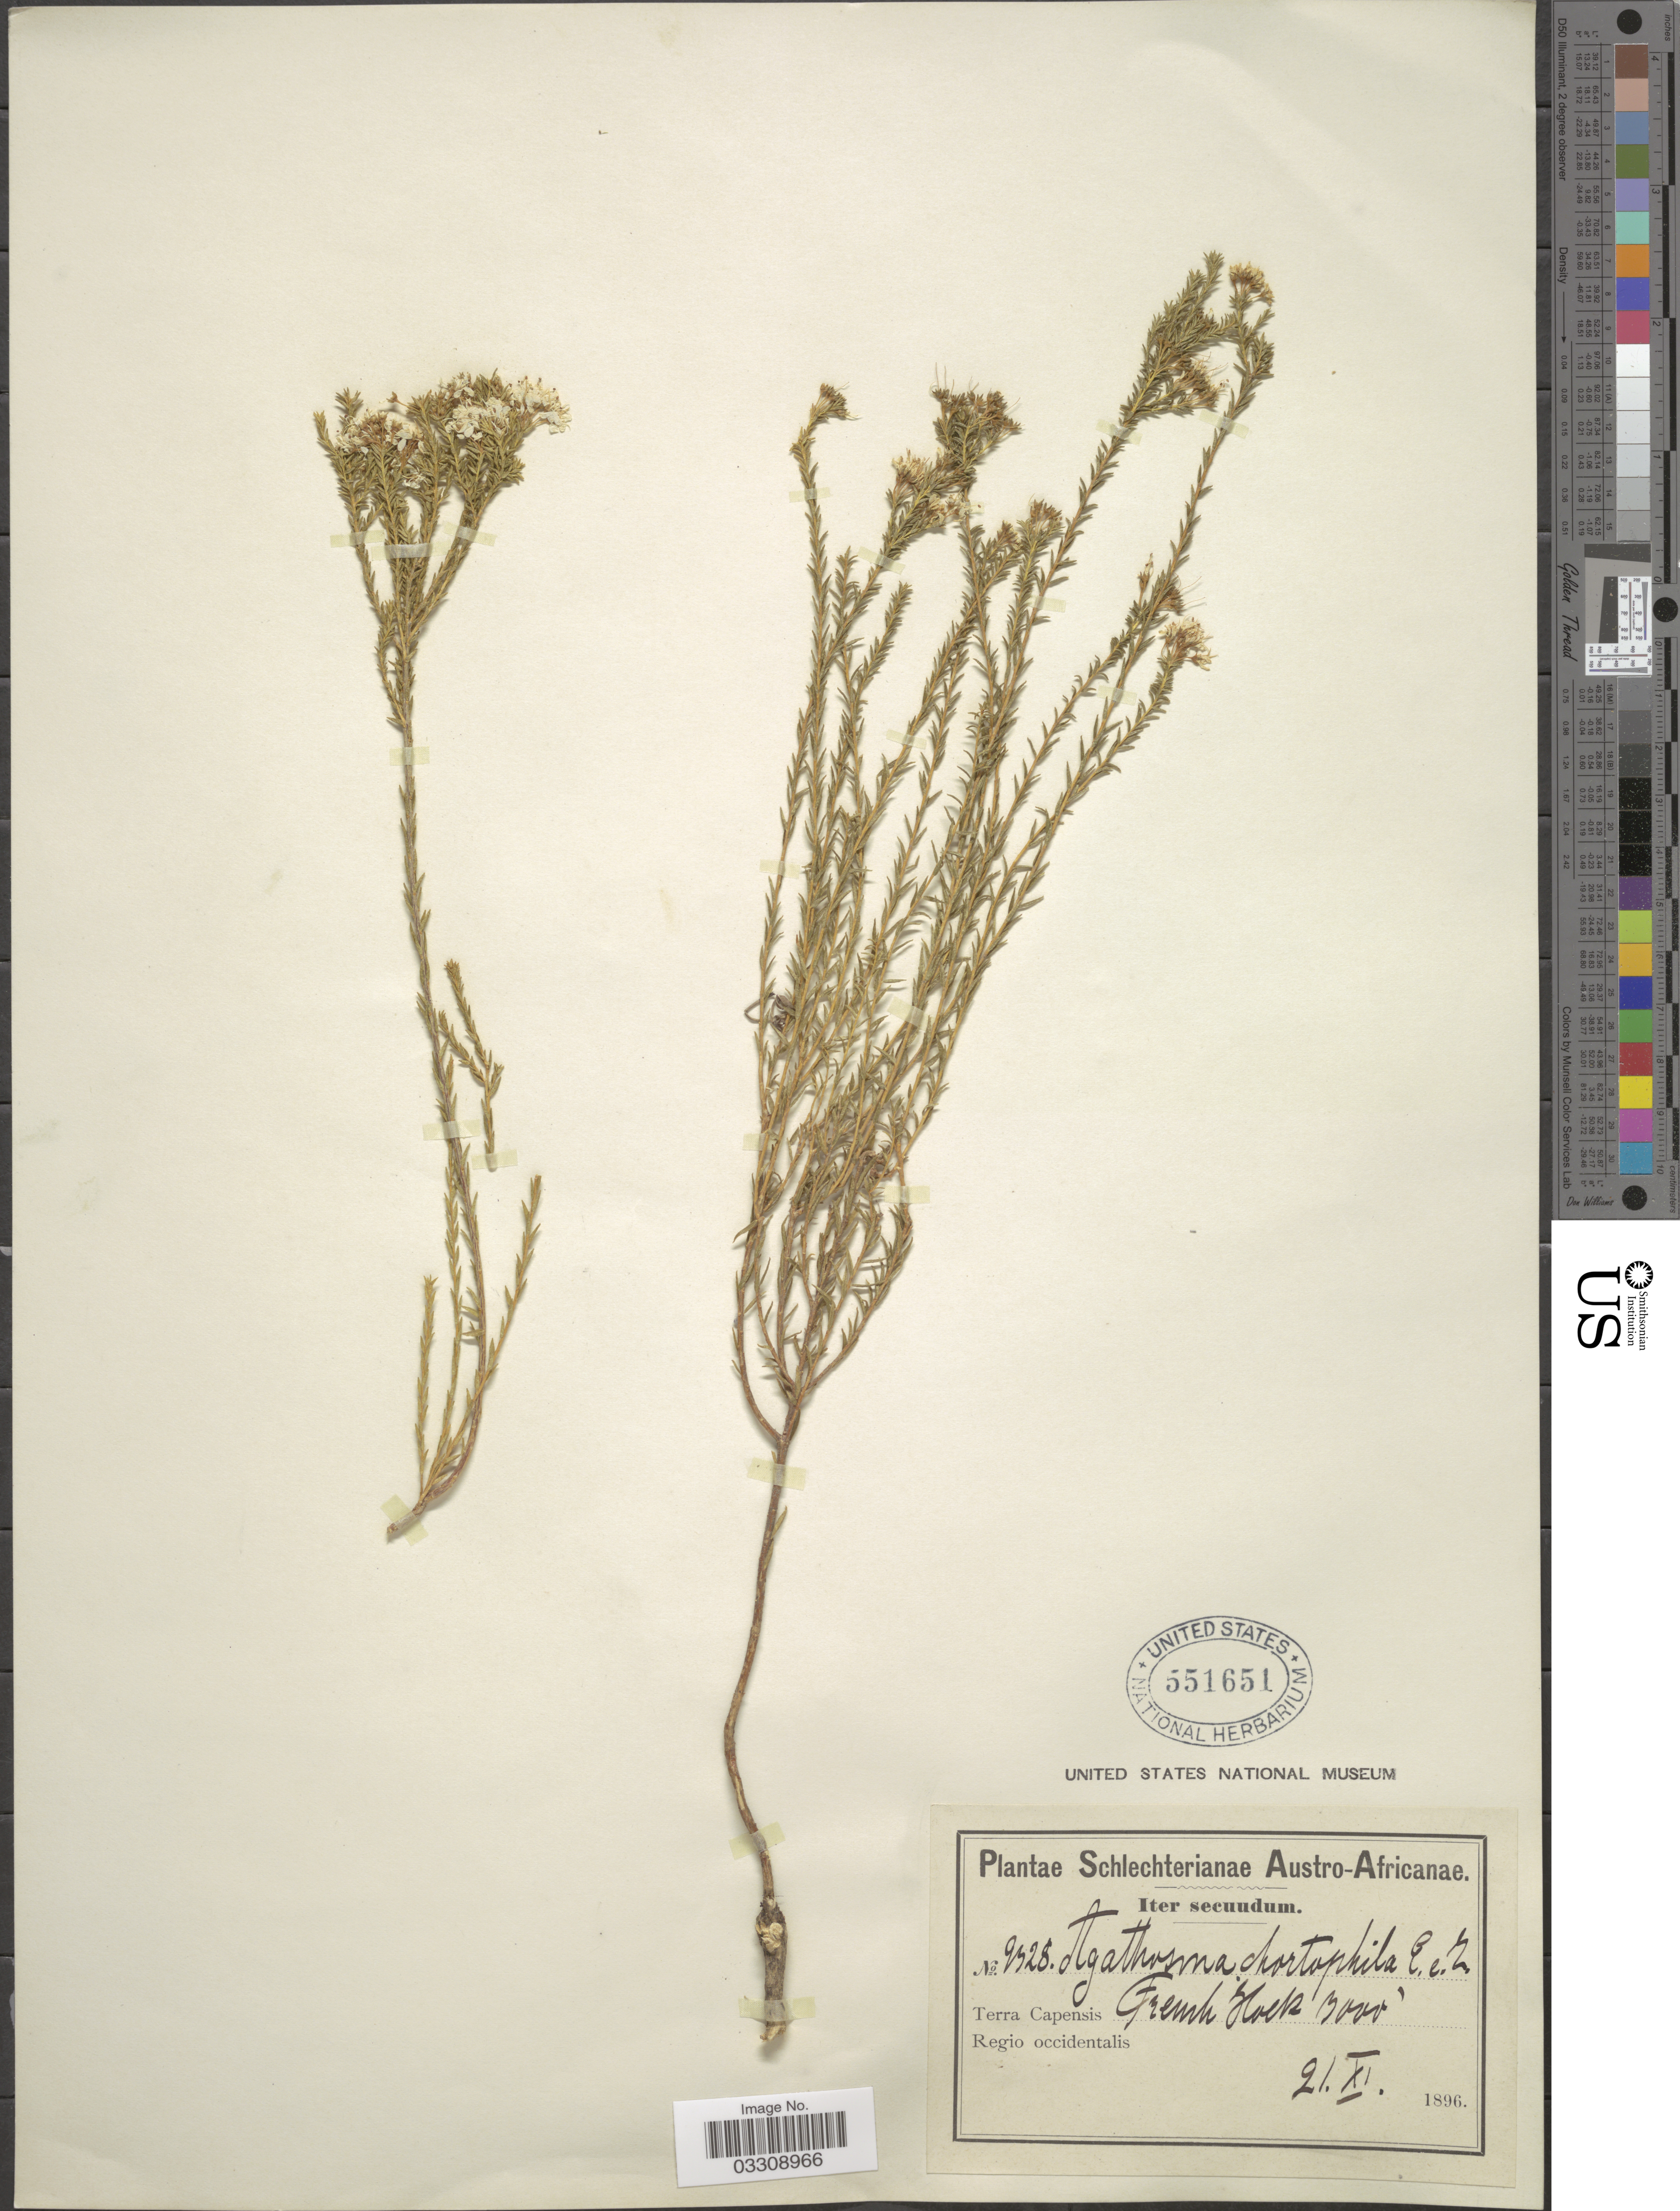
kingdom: Plantae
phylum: Tracheophyta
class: Magnoliopsida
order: Sapindales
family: Rutaceae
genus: Agathosma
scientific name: Agathosma chortophila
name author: Eckl. & Zeyh.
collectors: Schlechter, --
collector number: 9328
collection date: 1896-11-21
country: South Africa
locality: Austro-Africanae, Terra Capensis, French Hoek, Regio occidentalis.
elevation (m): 914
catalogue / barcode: US 551651